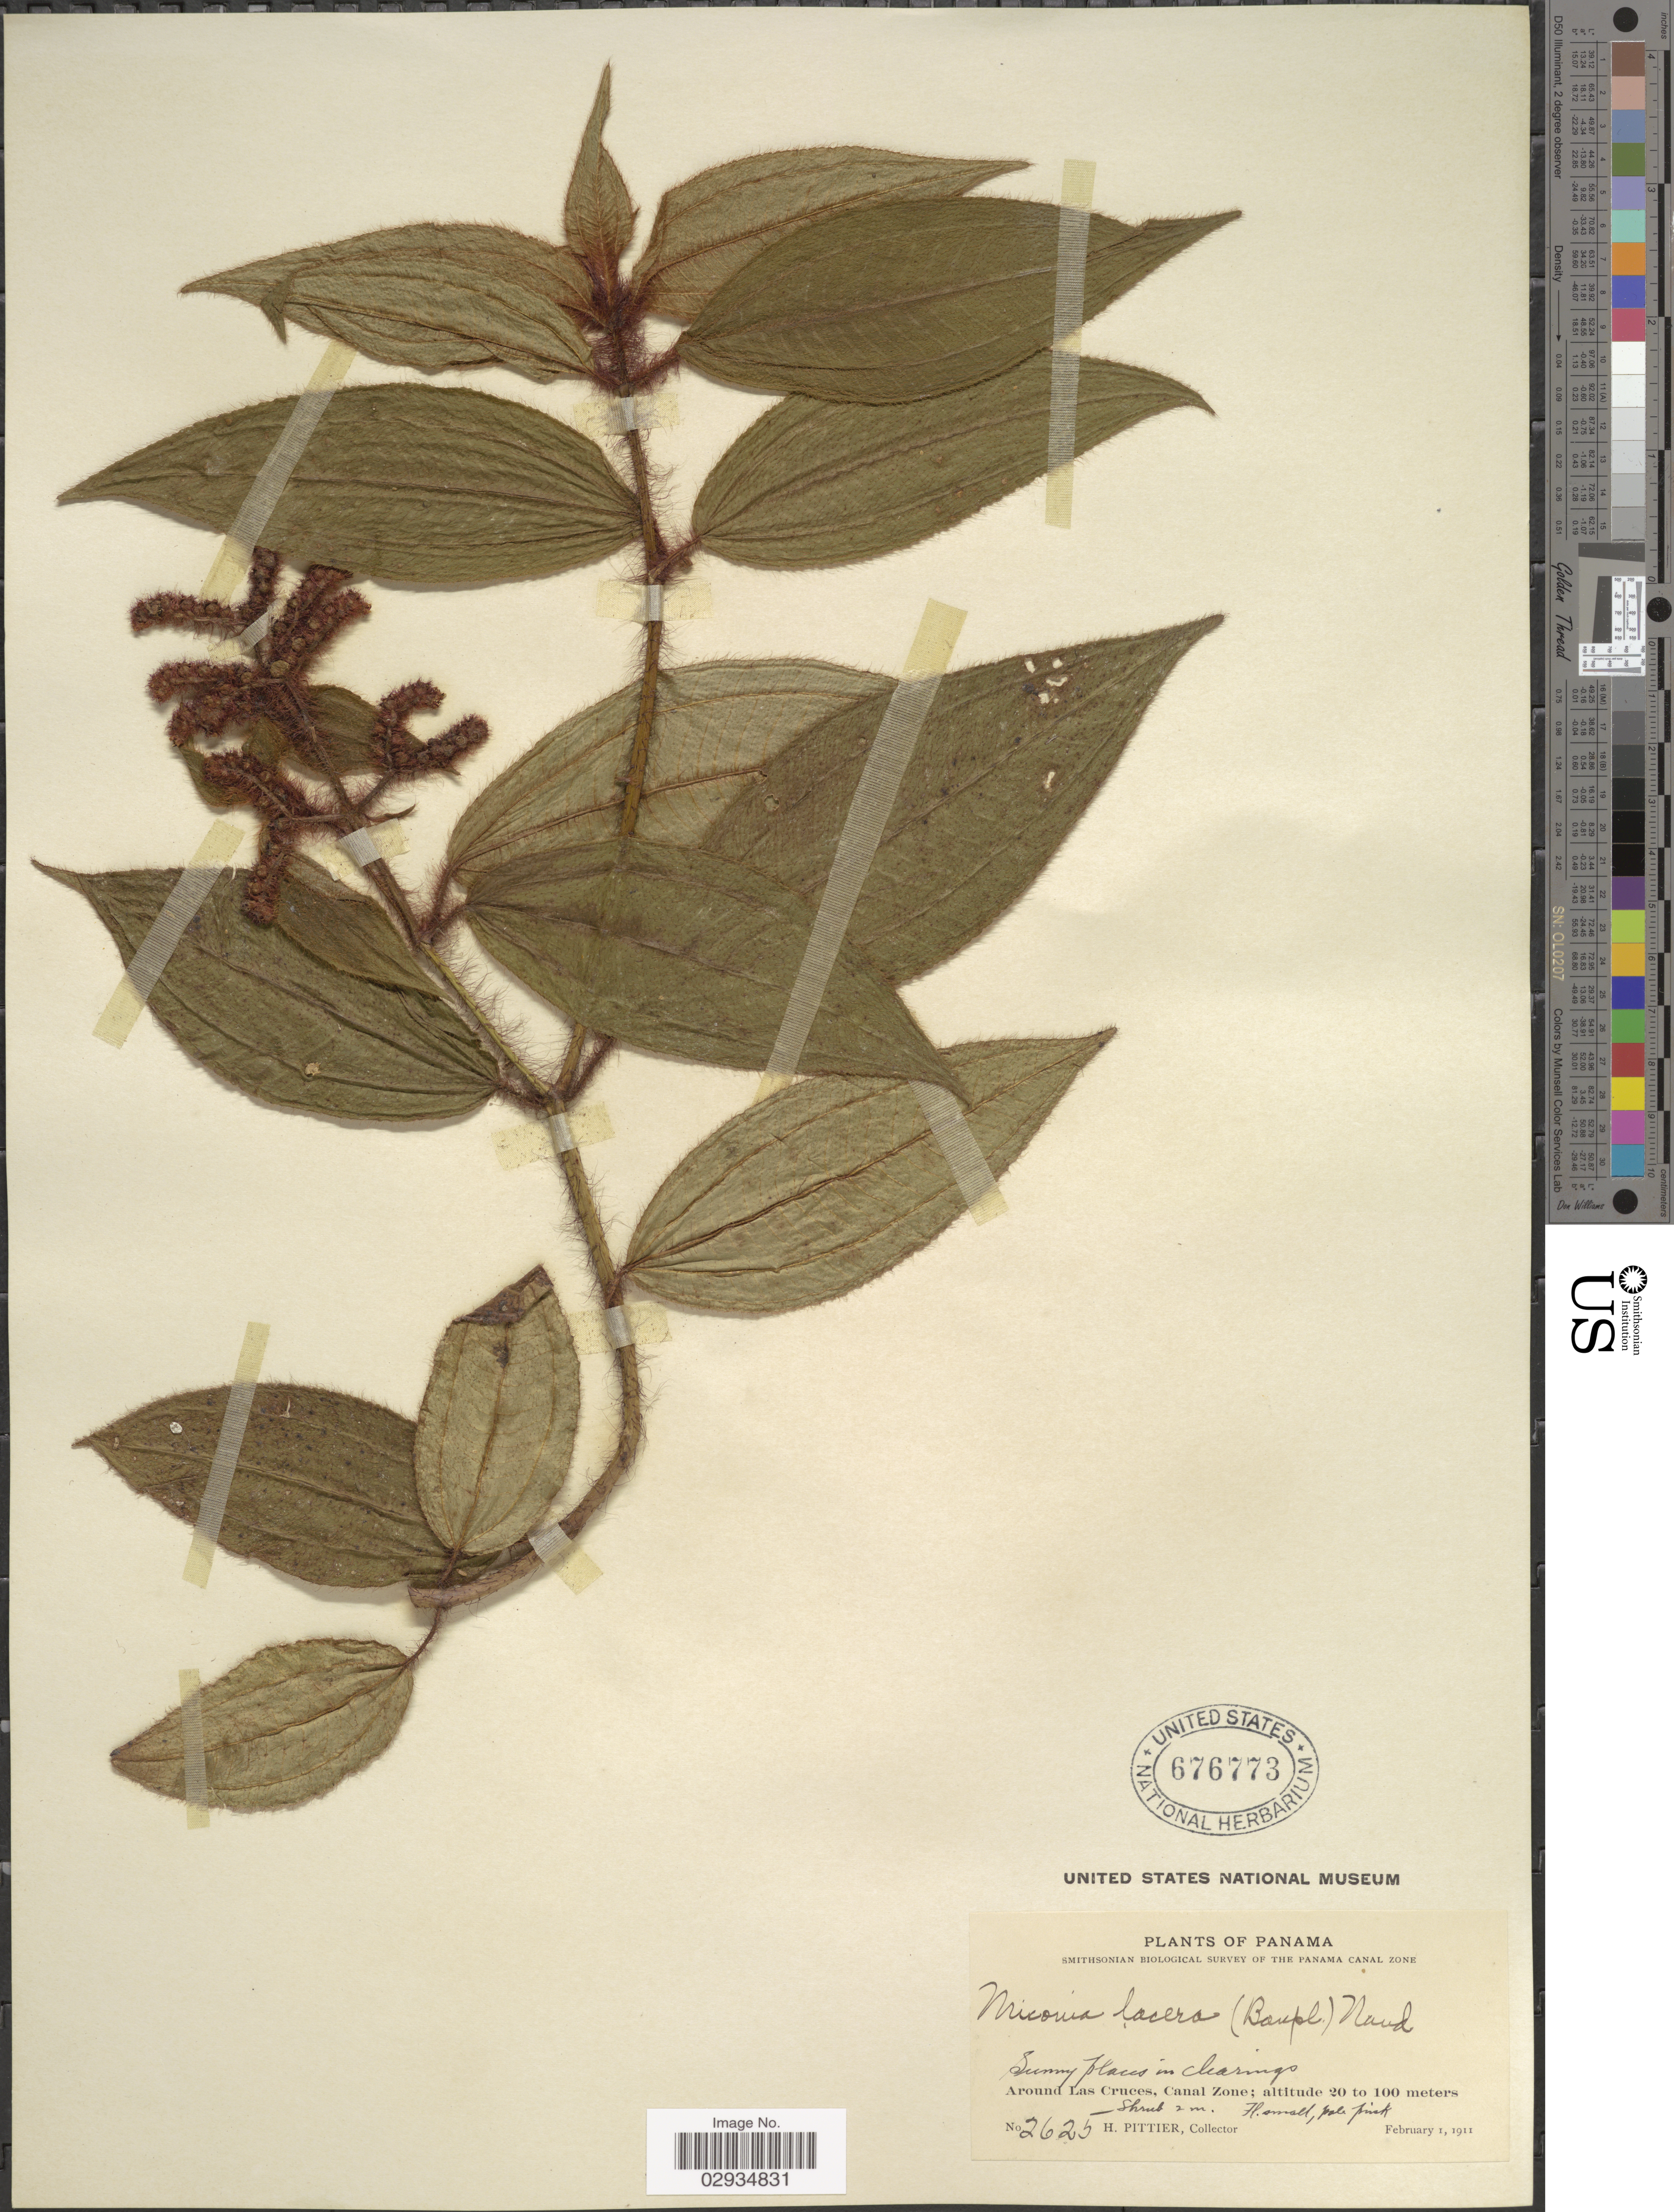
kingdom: Plantae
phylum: Tracheophyta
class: Magnoliopsida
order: Myrtales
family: Melastomataceae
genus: Miconia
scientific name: Miconia lacera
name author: (Bonpl.) Naudin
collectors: H. F. Pittier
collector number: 2625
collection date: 1911-02-01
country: Panama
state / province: Colón / Panamá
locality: Sunny places in clearings. Around Las Cruces, Canal Zone.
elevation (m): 20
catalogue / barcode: US 676773